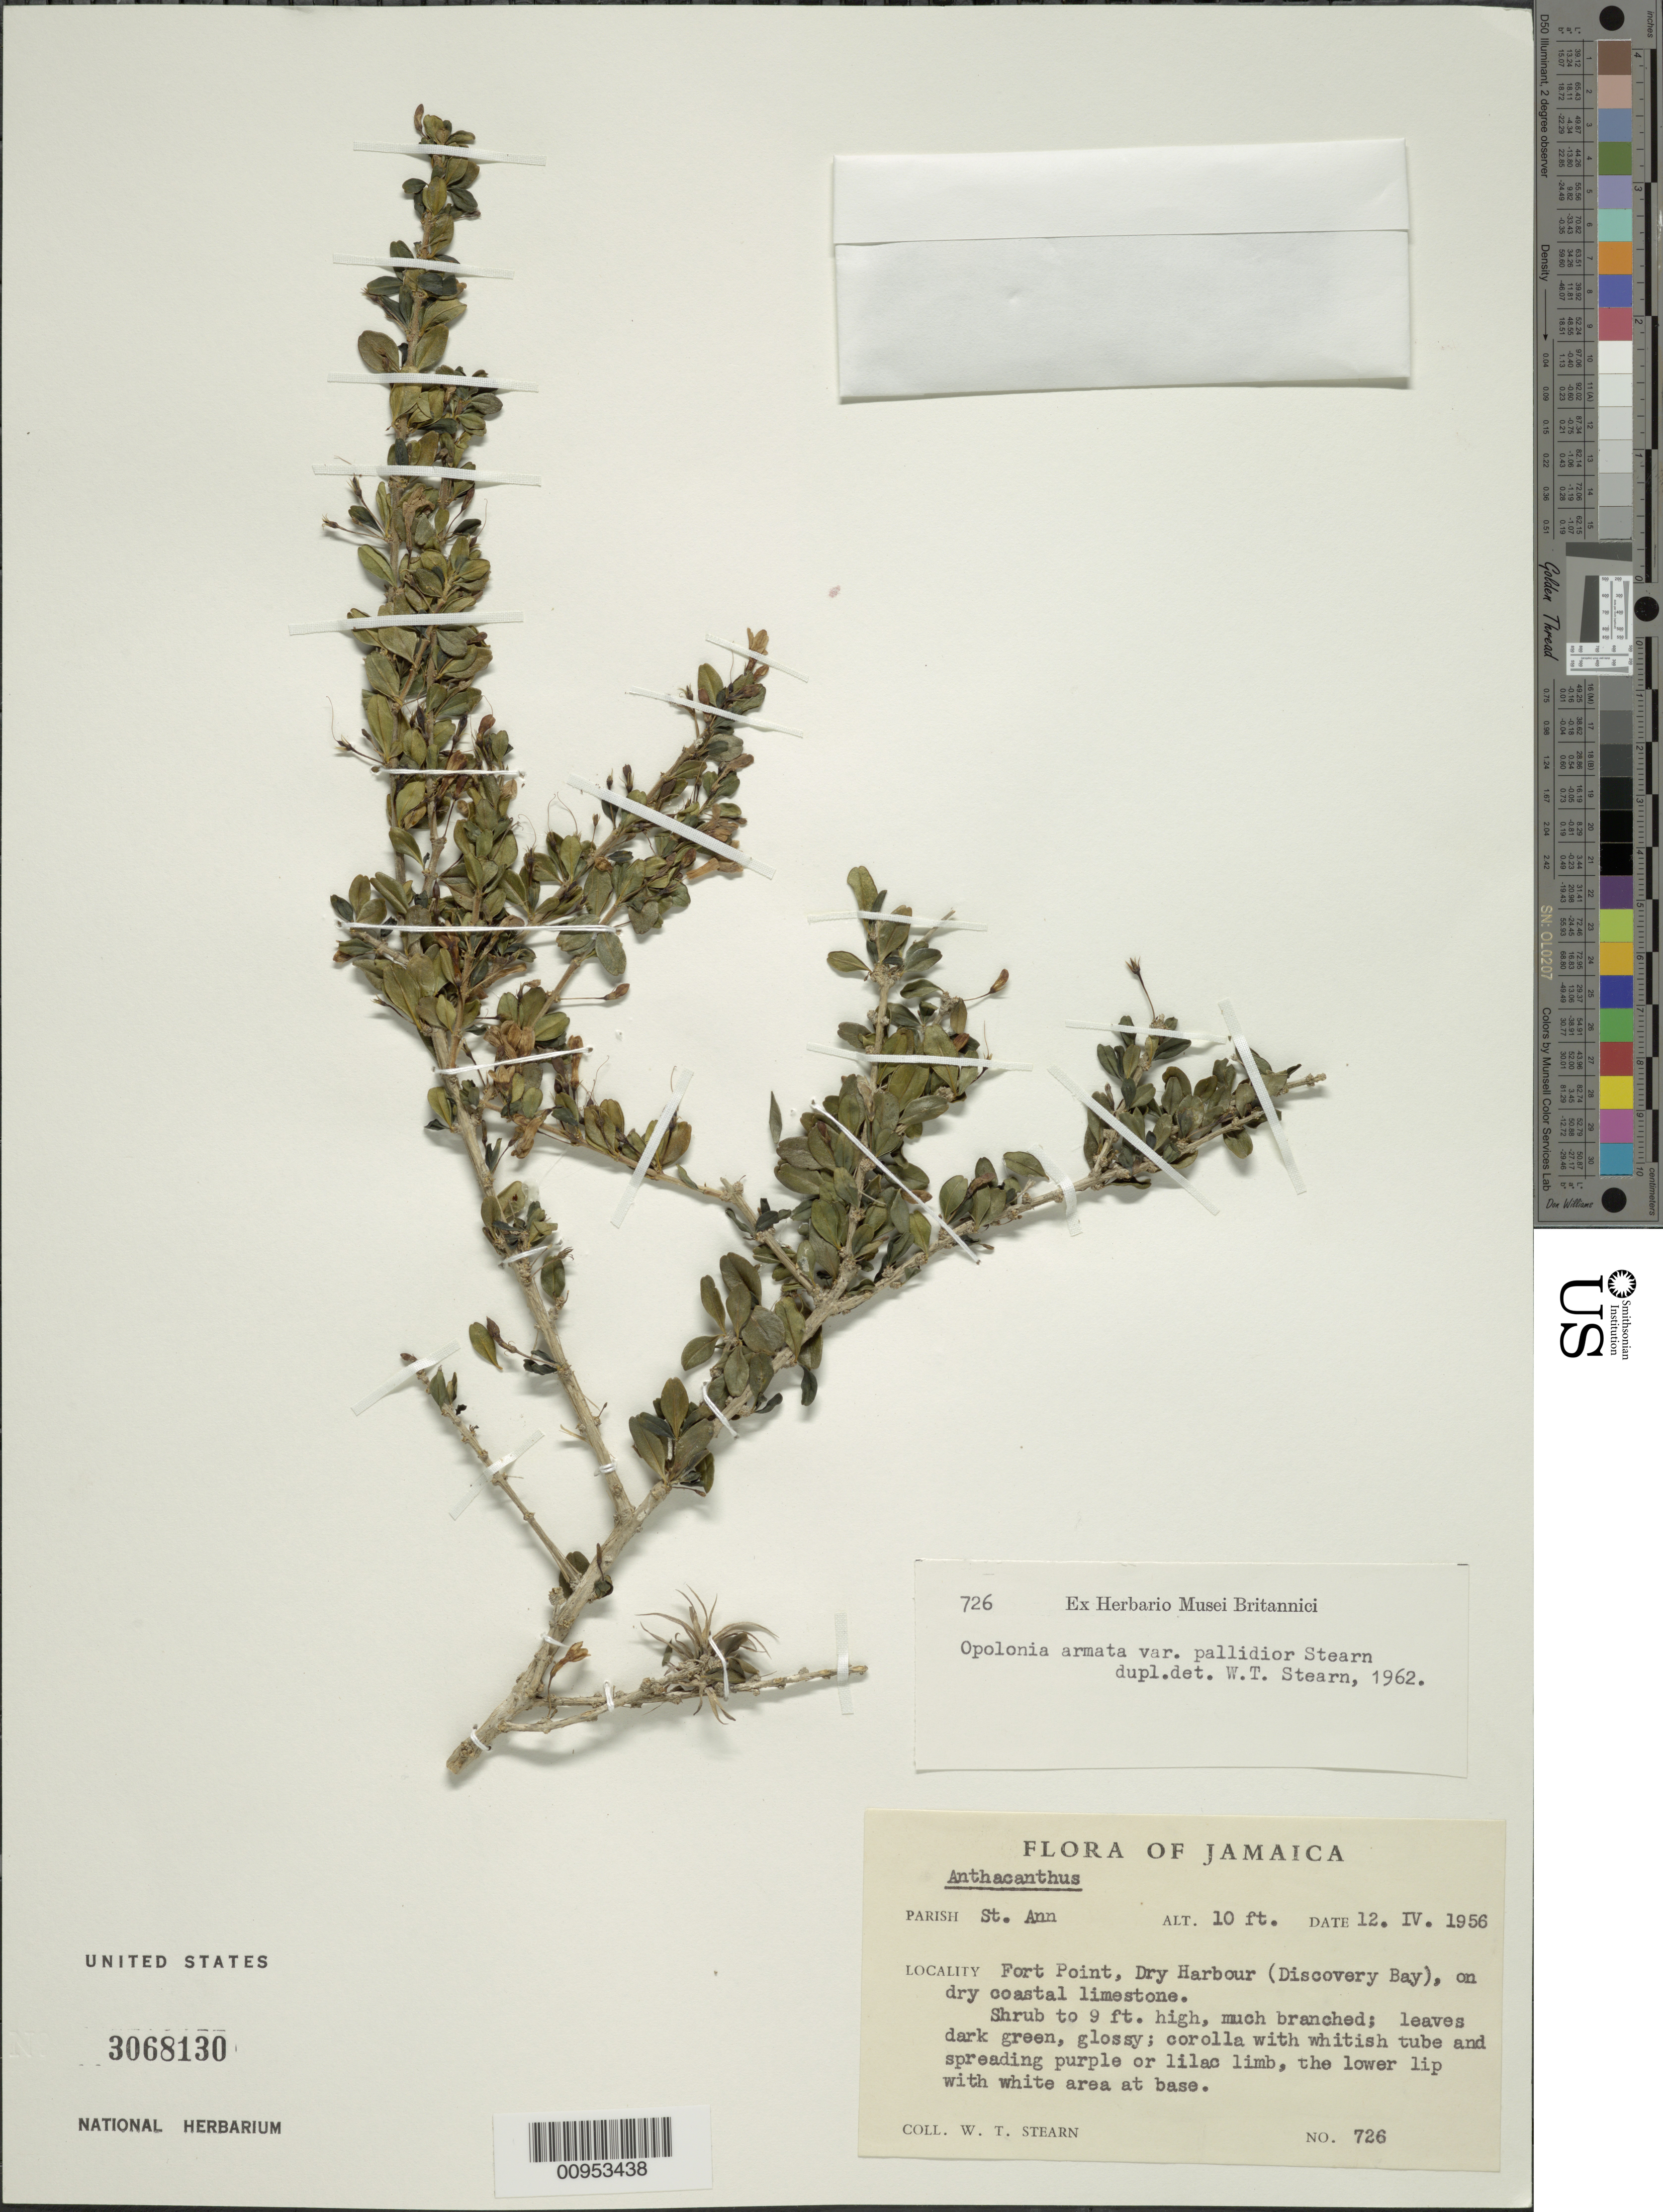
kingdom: Plantae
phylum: Tracheophyta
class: Magnoliopsida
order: Lamiales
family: Acanthaceae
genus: Oplonia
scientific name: Oplonia armata var. pallidior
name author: Stearn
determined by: Stearn, William T.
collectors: W. T. Stearn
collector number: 726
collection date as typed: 12 Apr 1956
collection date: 1956-04-12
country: Jamaica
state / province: Saint Ann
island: Jamaica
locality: Fort Point, Dry Harbour (Discovery Bay)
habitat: On dry coastal limestone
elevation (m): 3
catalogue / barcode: US 3068130